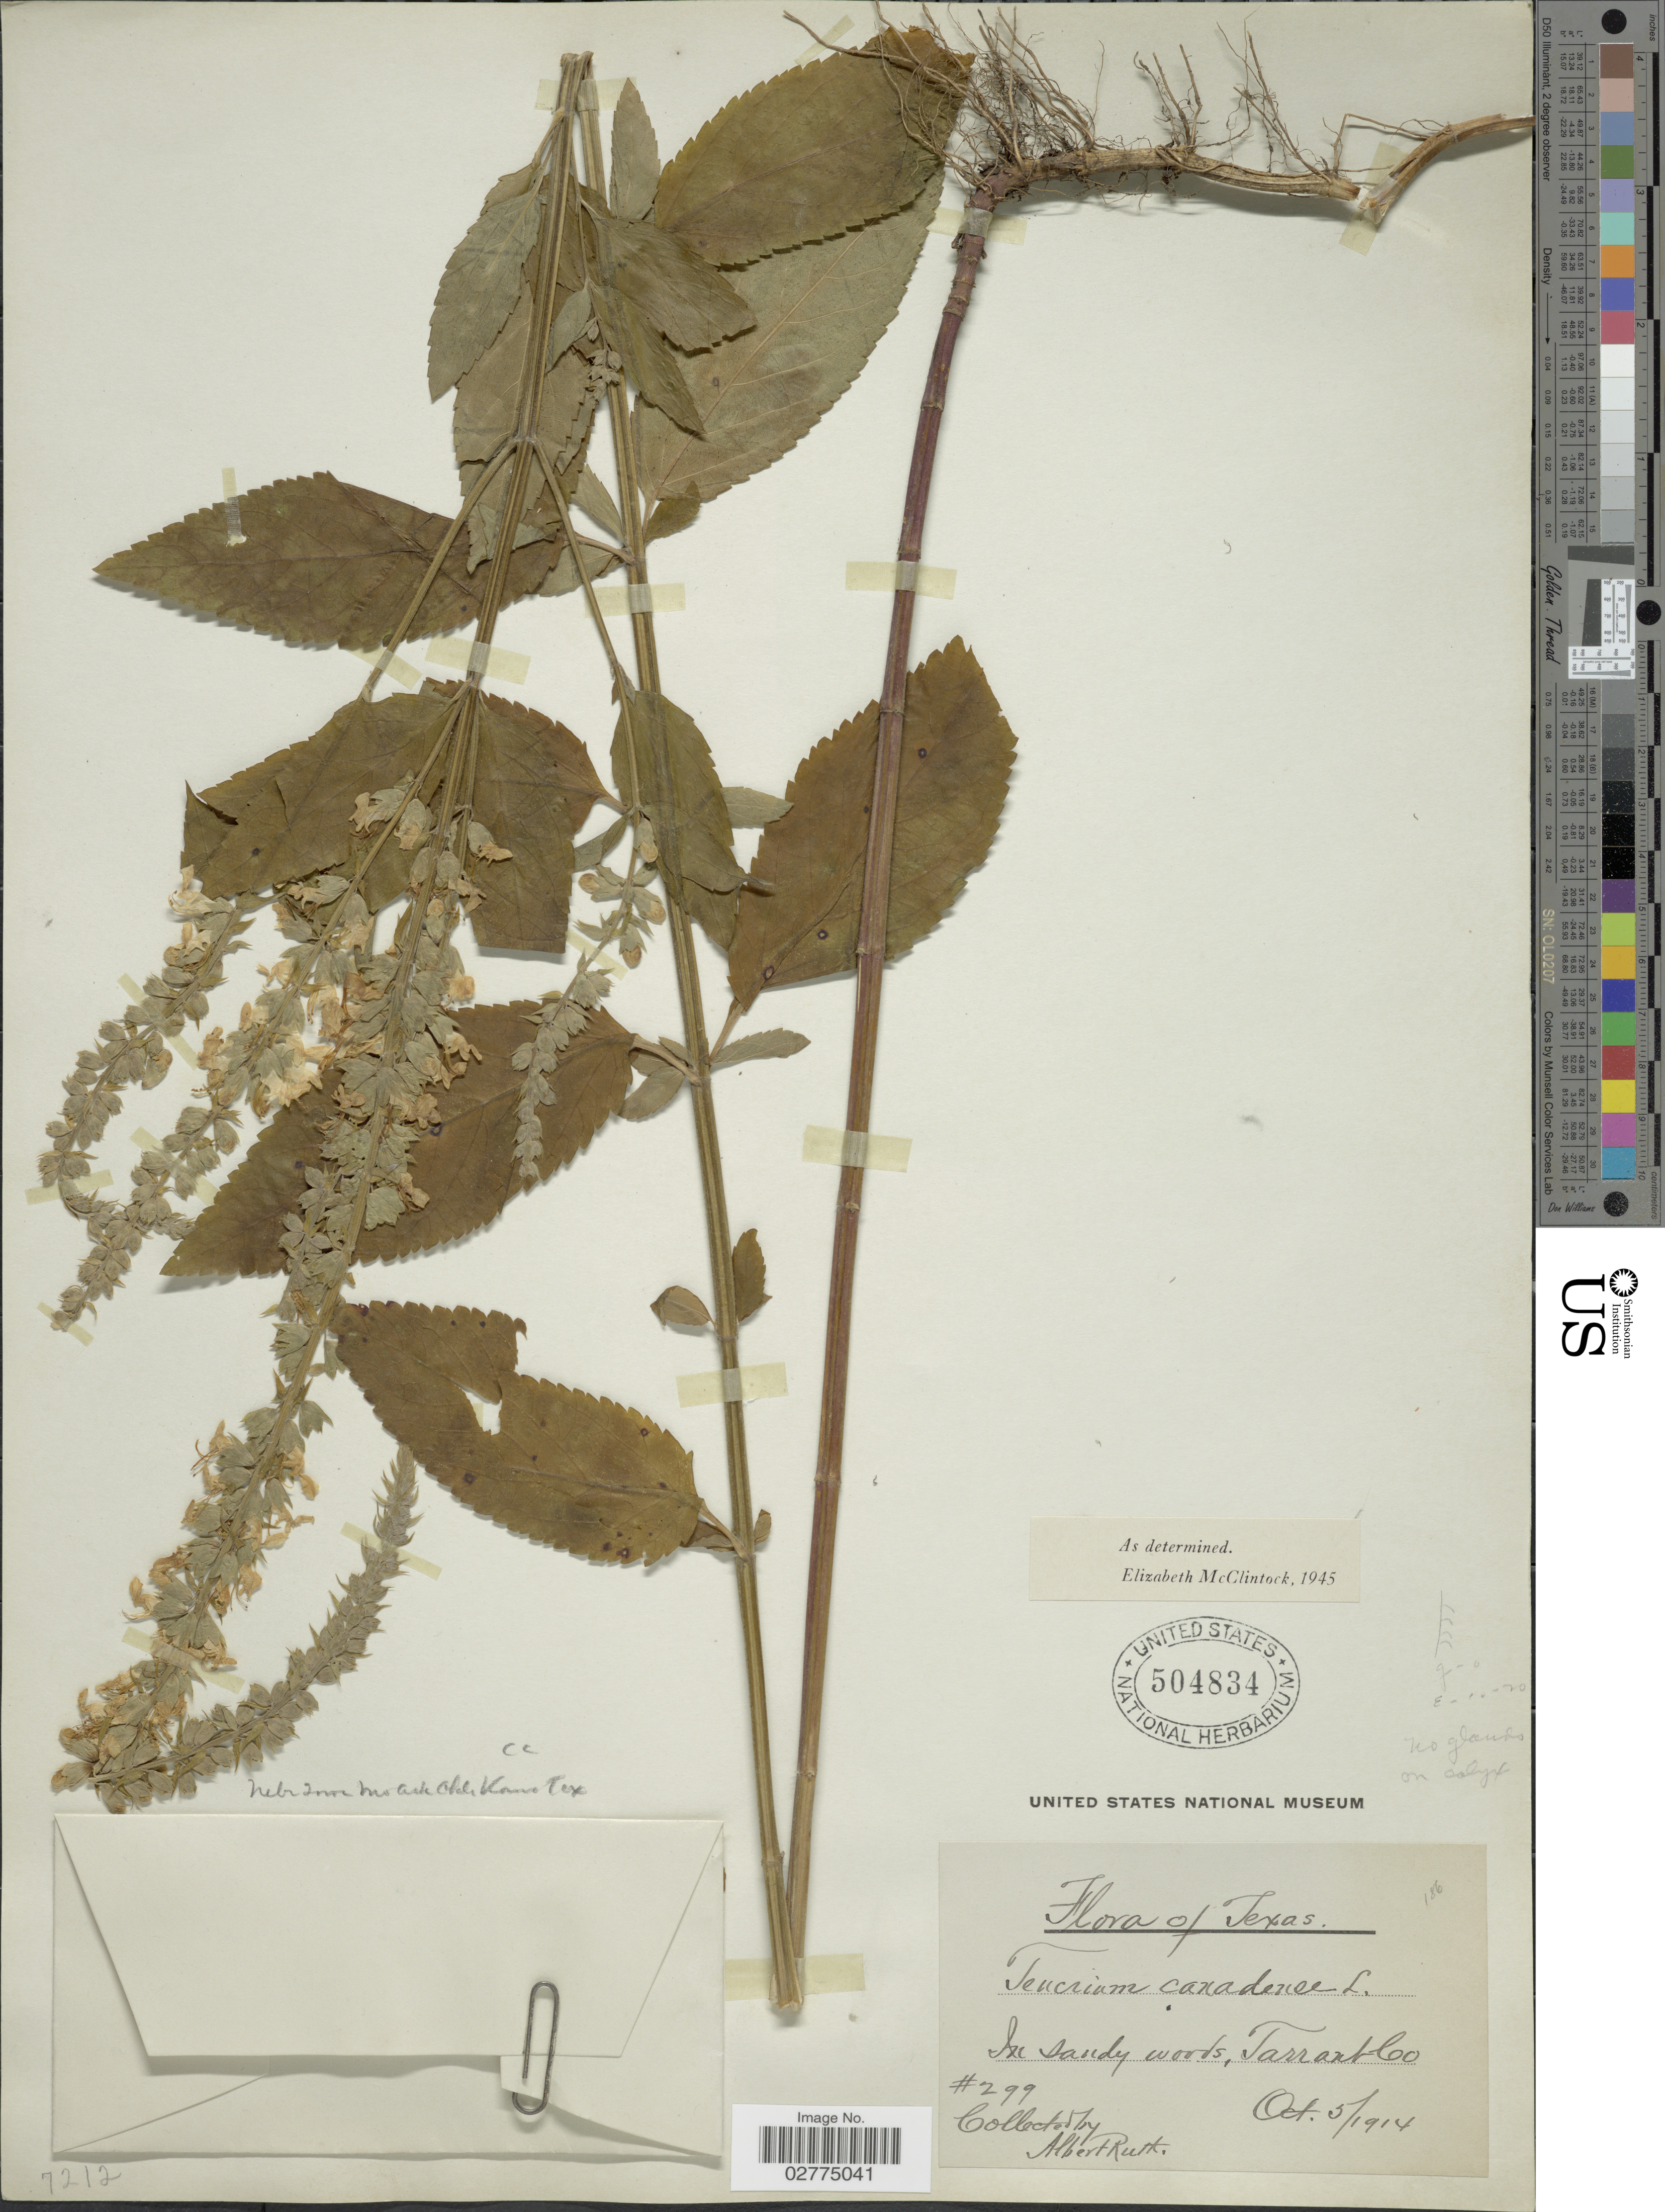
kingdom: Plantae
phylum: Tracheophyta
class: Magnoliopsida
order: Lamiales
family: Lamiaceae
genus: Teucrium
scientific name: Teucrium canadense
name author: L.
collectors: A. Ruth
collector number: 299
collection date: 1914-10-05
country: United States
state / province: Texas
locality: In sandy woods, Tarrant Co.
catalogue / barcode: US 504834